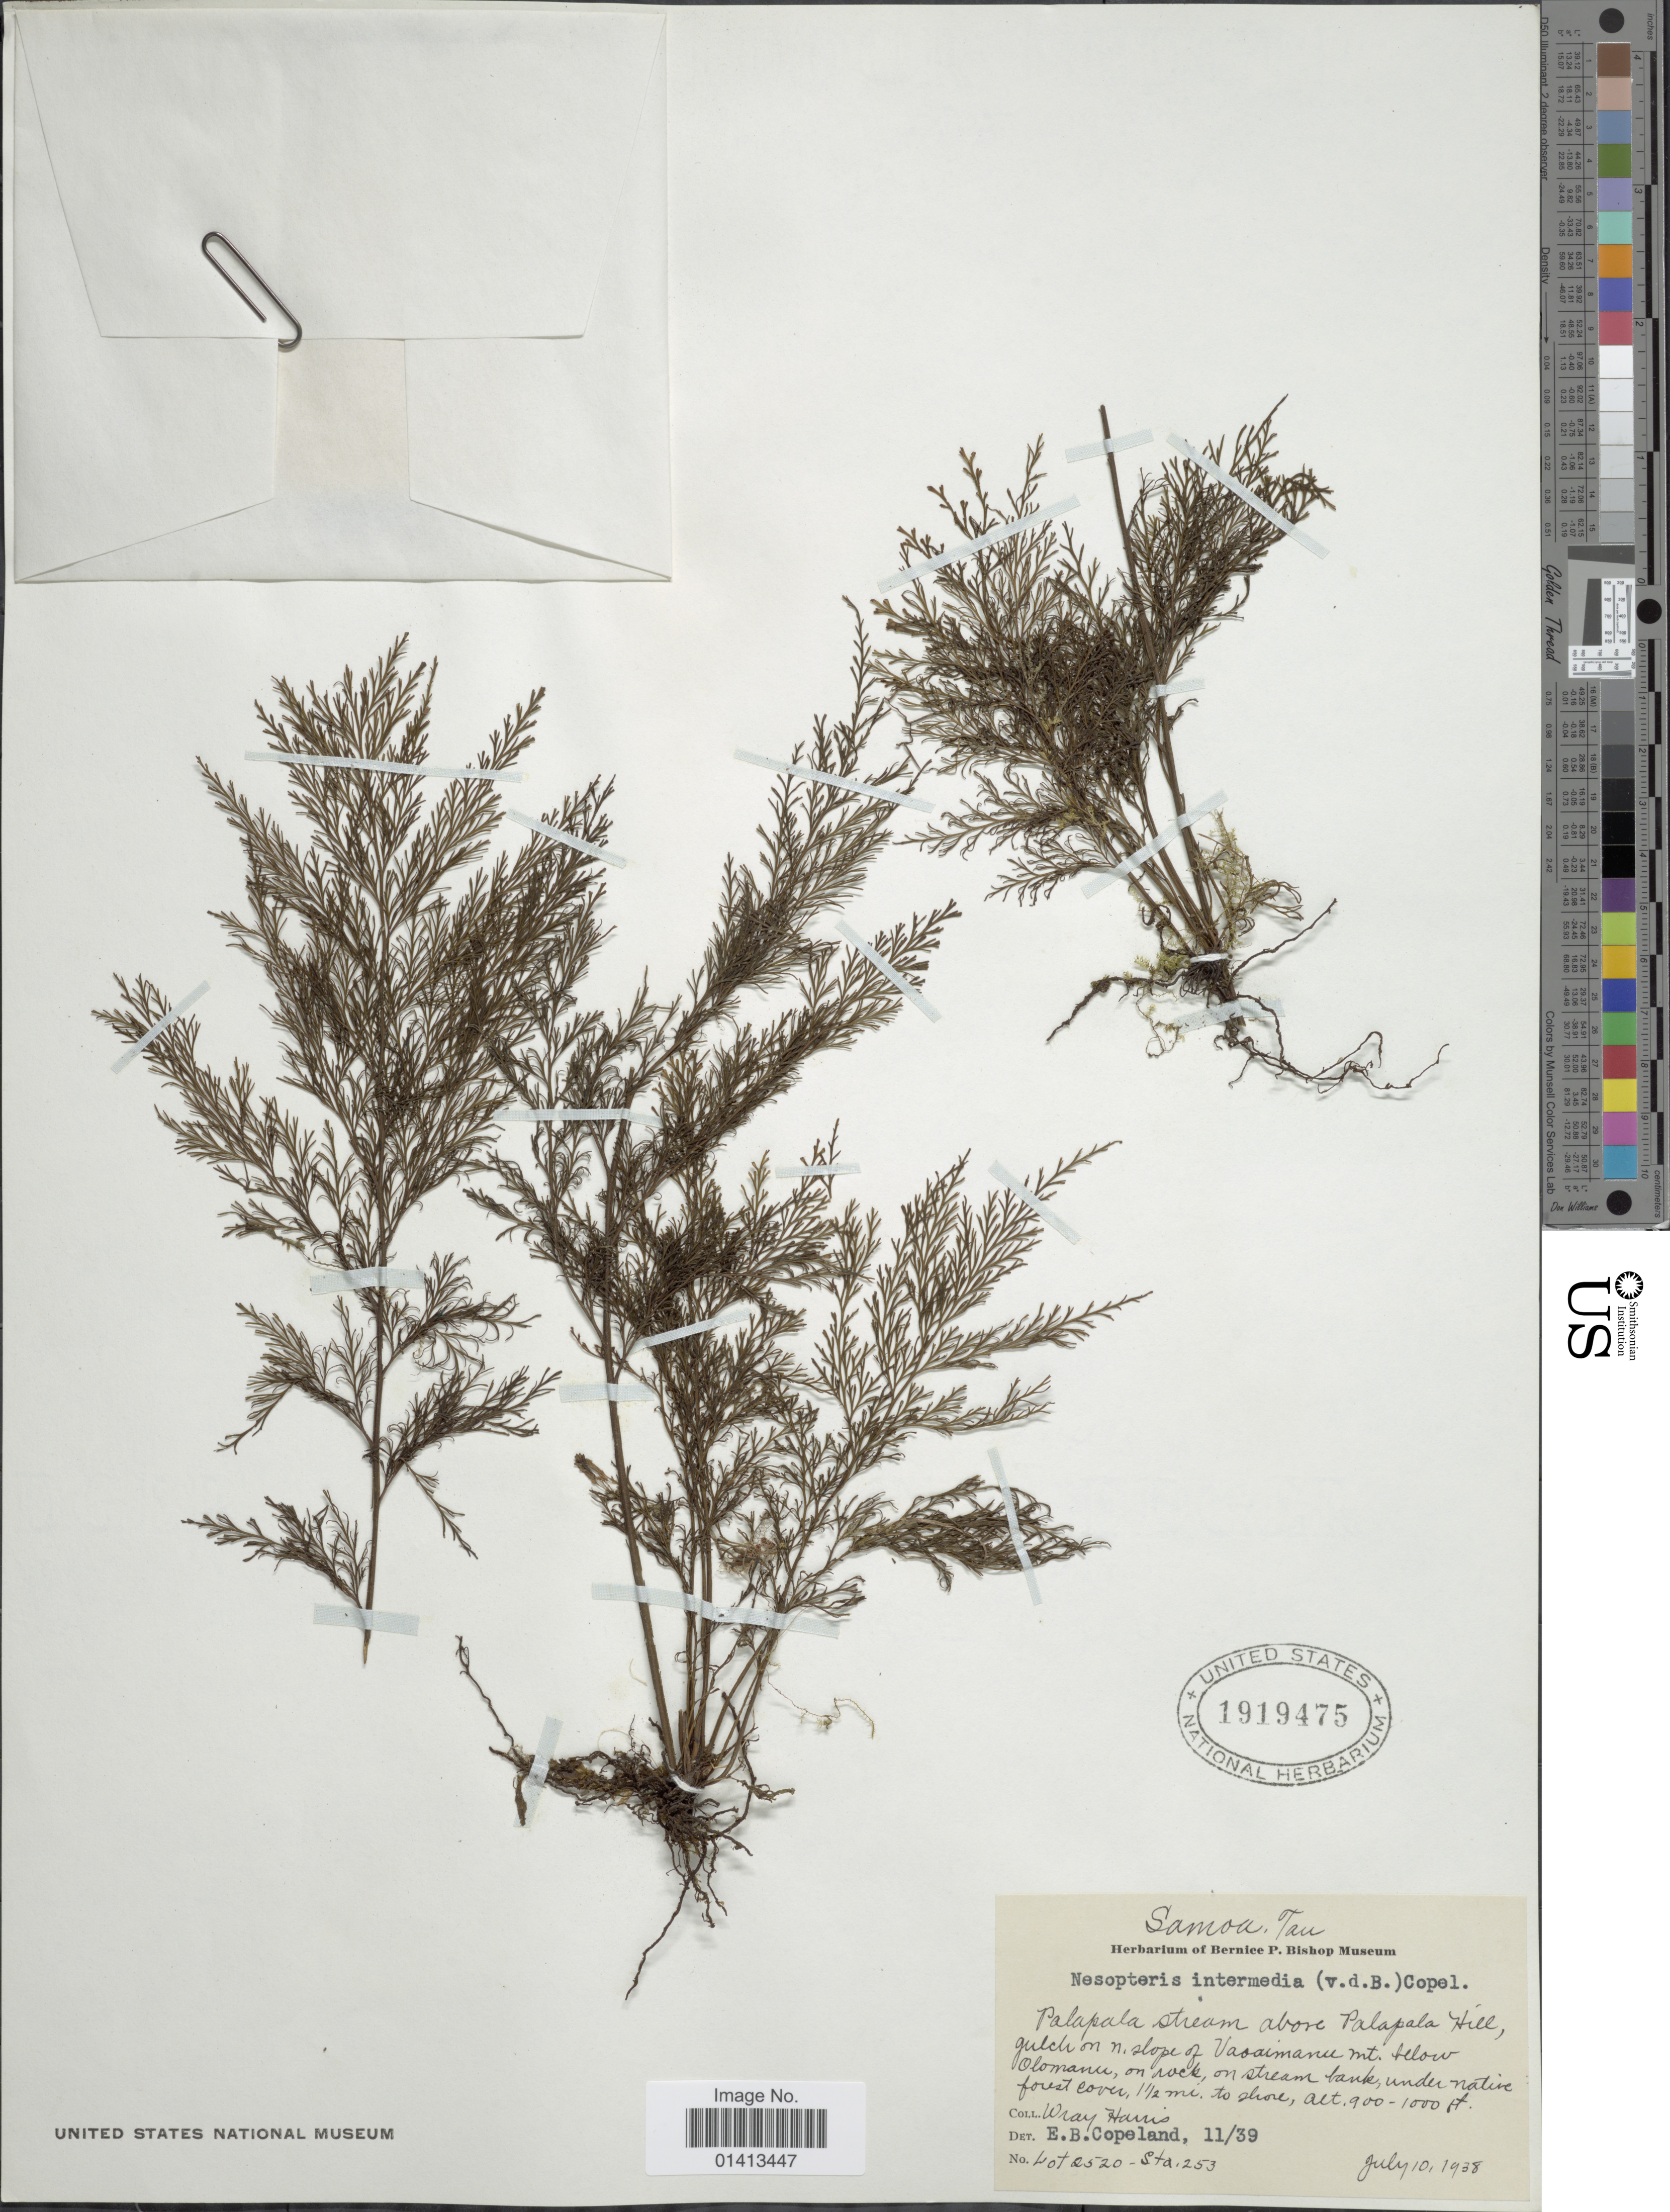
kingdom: Plantae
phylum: Tracheophyta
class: Polypodiopsida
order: Hymenophyllales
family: Hymenophyllaceae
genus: Crepidomanes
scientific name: Crepidomanes intermedium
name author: (Bosch) Ebihara & K. Iwats.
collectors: W. Harris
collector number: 11/39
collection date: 1938-07-10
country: American Samoa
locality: Samoa, Tau, Gulch on n slope of vasaimanu Mt below Olomanu [interpreted]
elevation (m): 274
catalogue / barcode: US 1919475